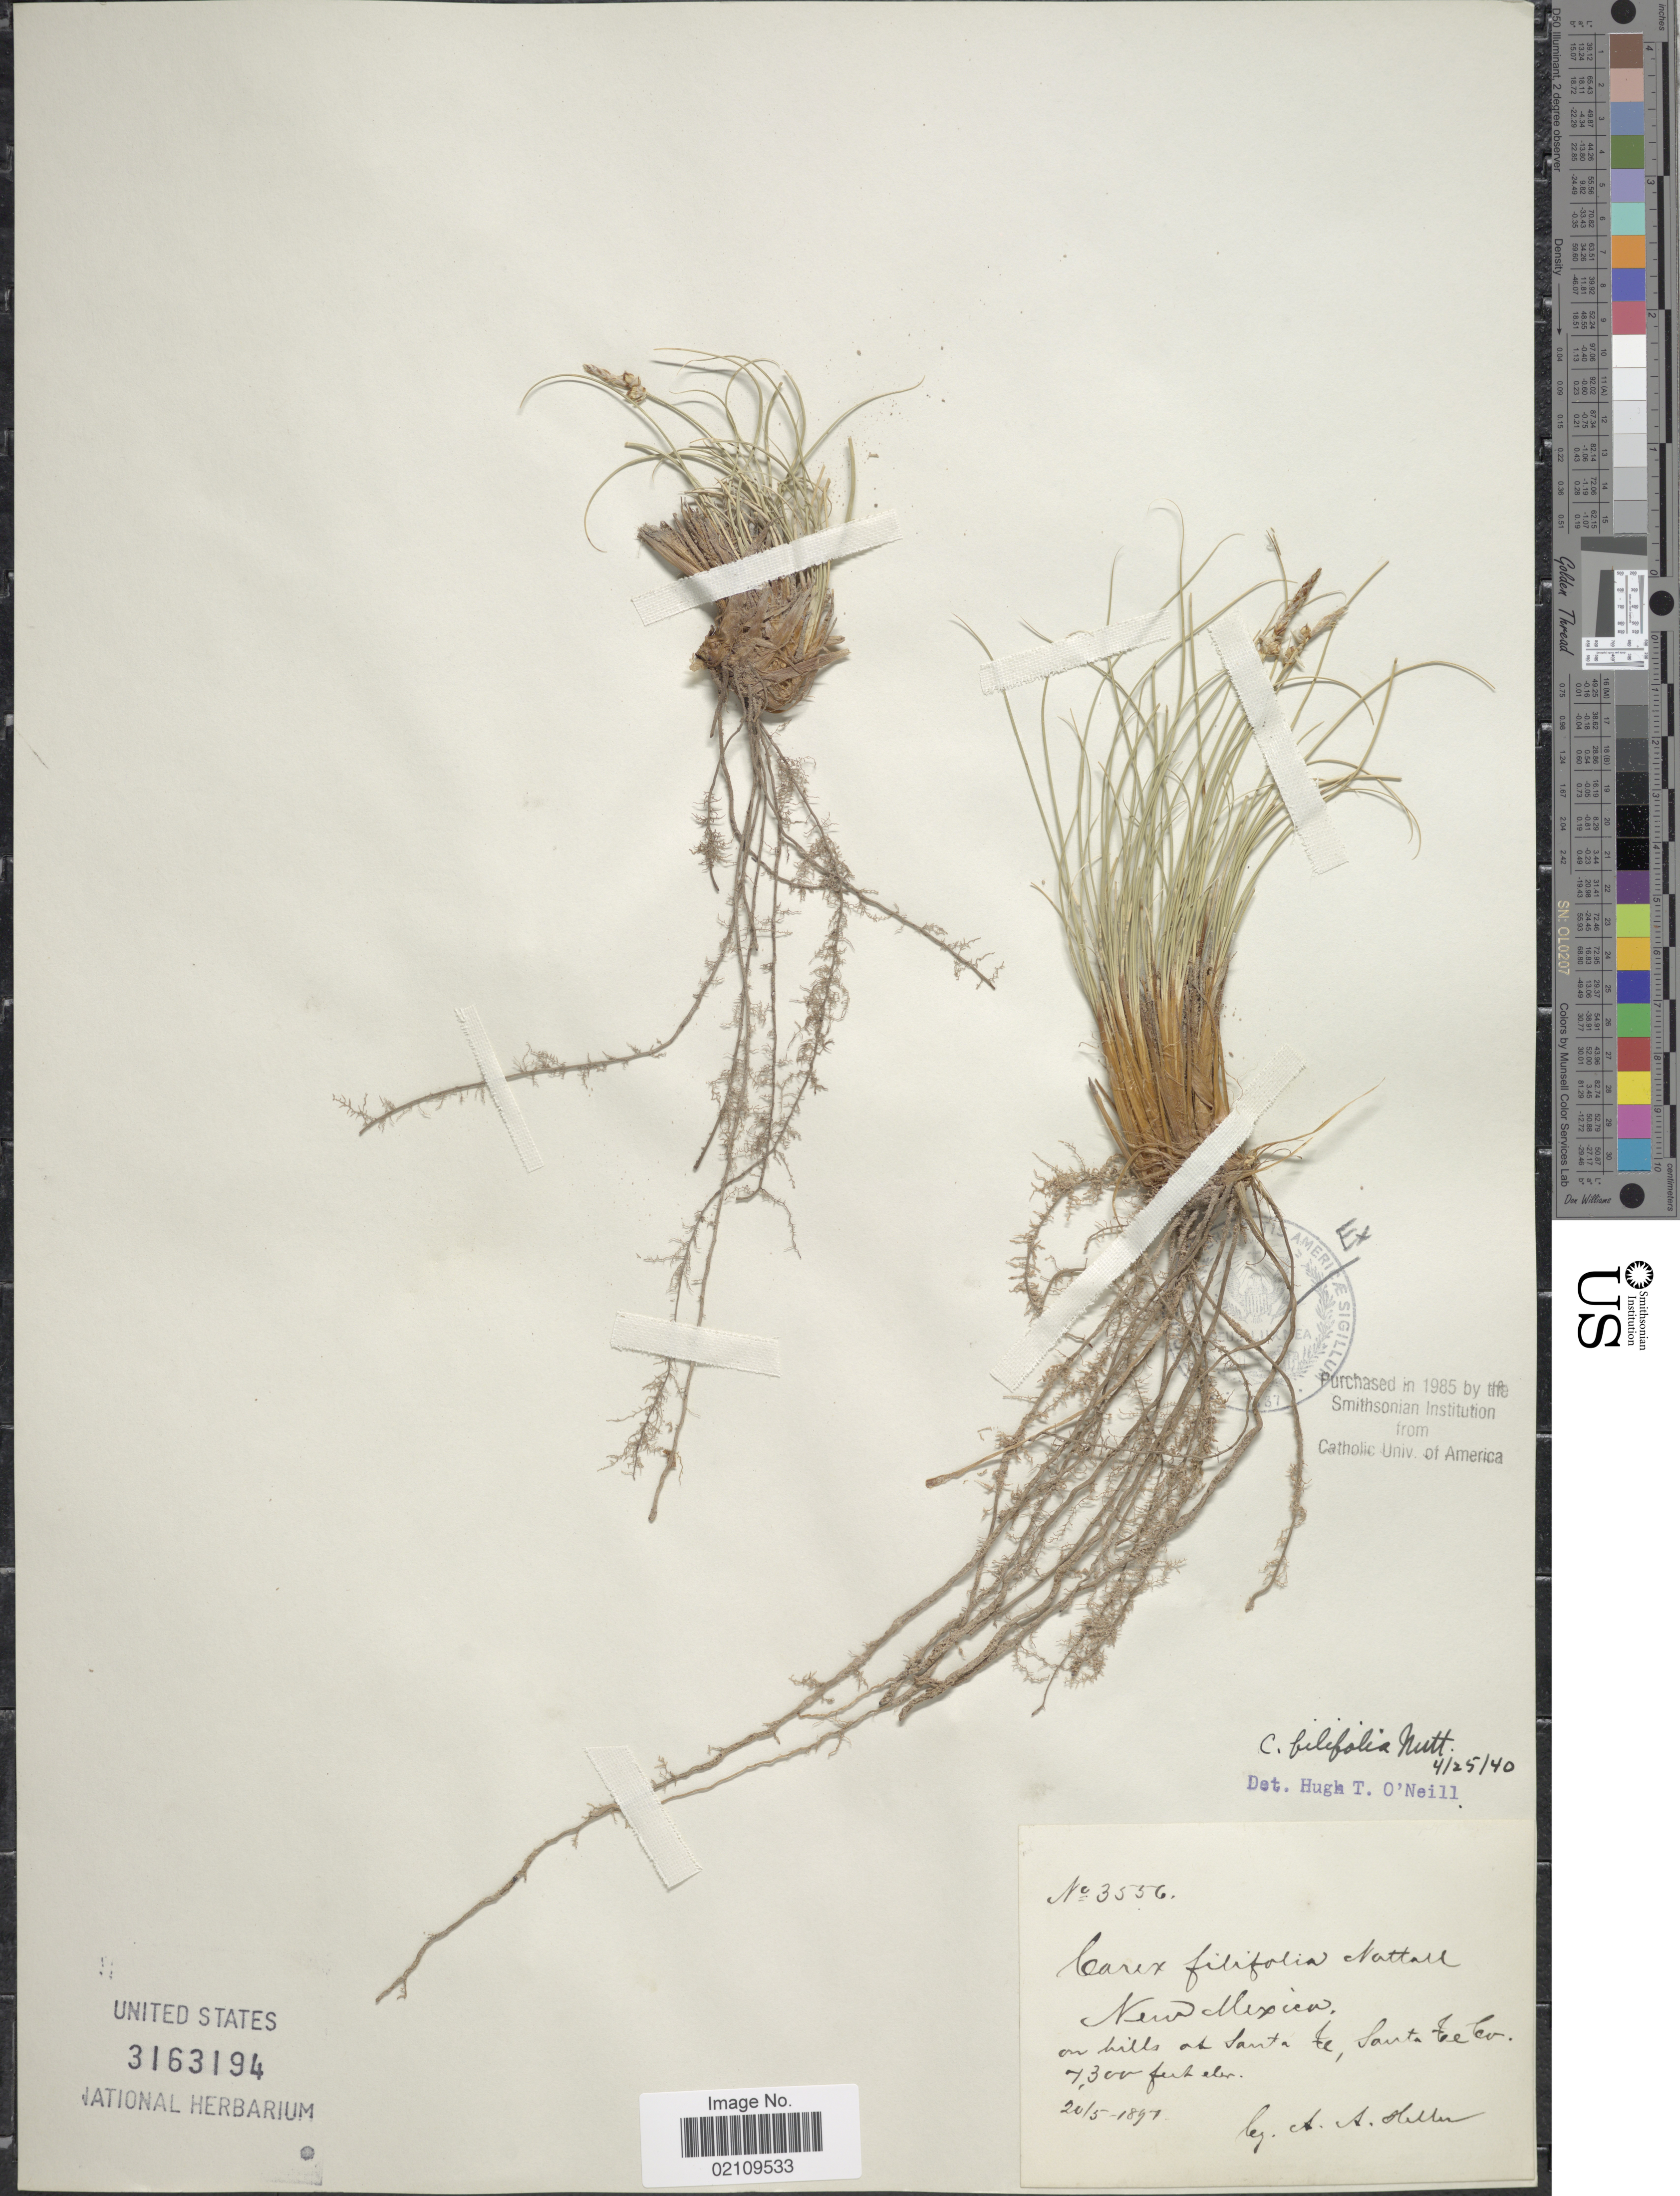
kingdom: Plantae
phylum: Tracheophyta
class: Liliopsida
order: Poales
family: Cyperaceae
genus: Carex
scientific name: Carex filifolia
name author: Nutt.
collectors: A. A. Heller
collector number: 3556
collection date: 1897-05-20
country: United States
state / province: New Mexico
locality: On hills at Santa Fe, Santa Fe Co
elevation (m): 2225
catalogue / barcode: US 316194